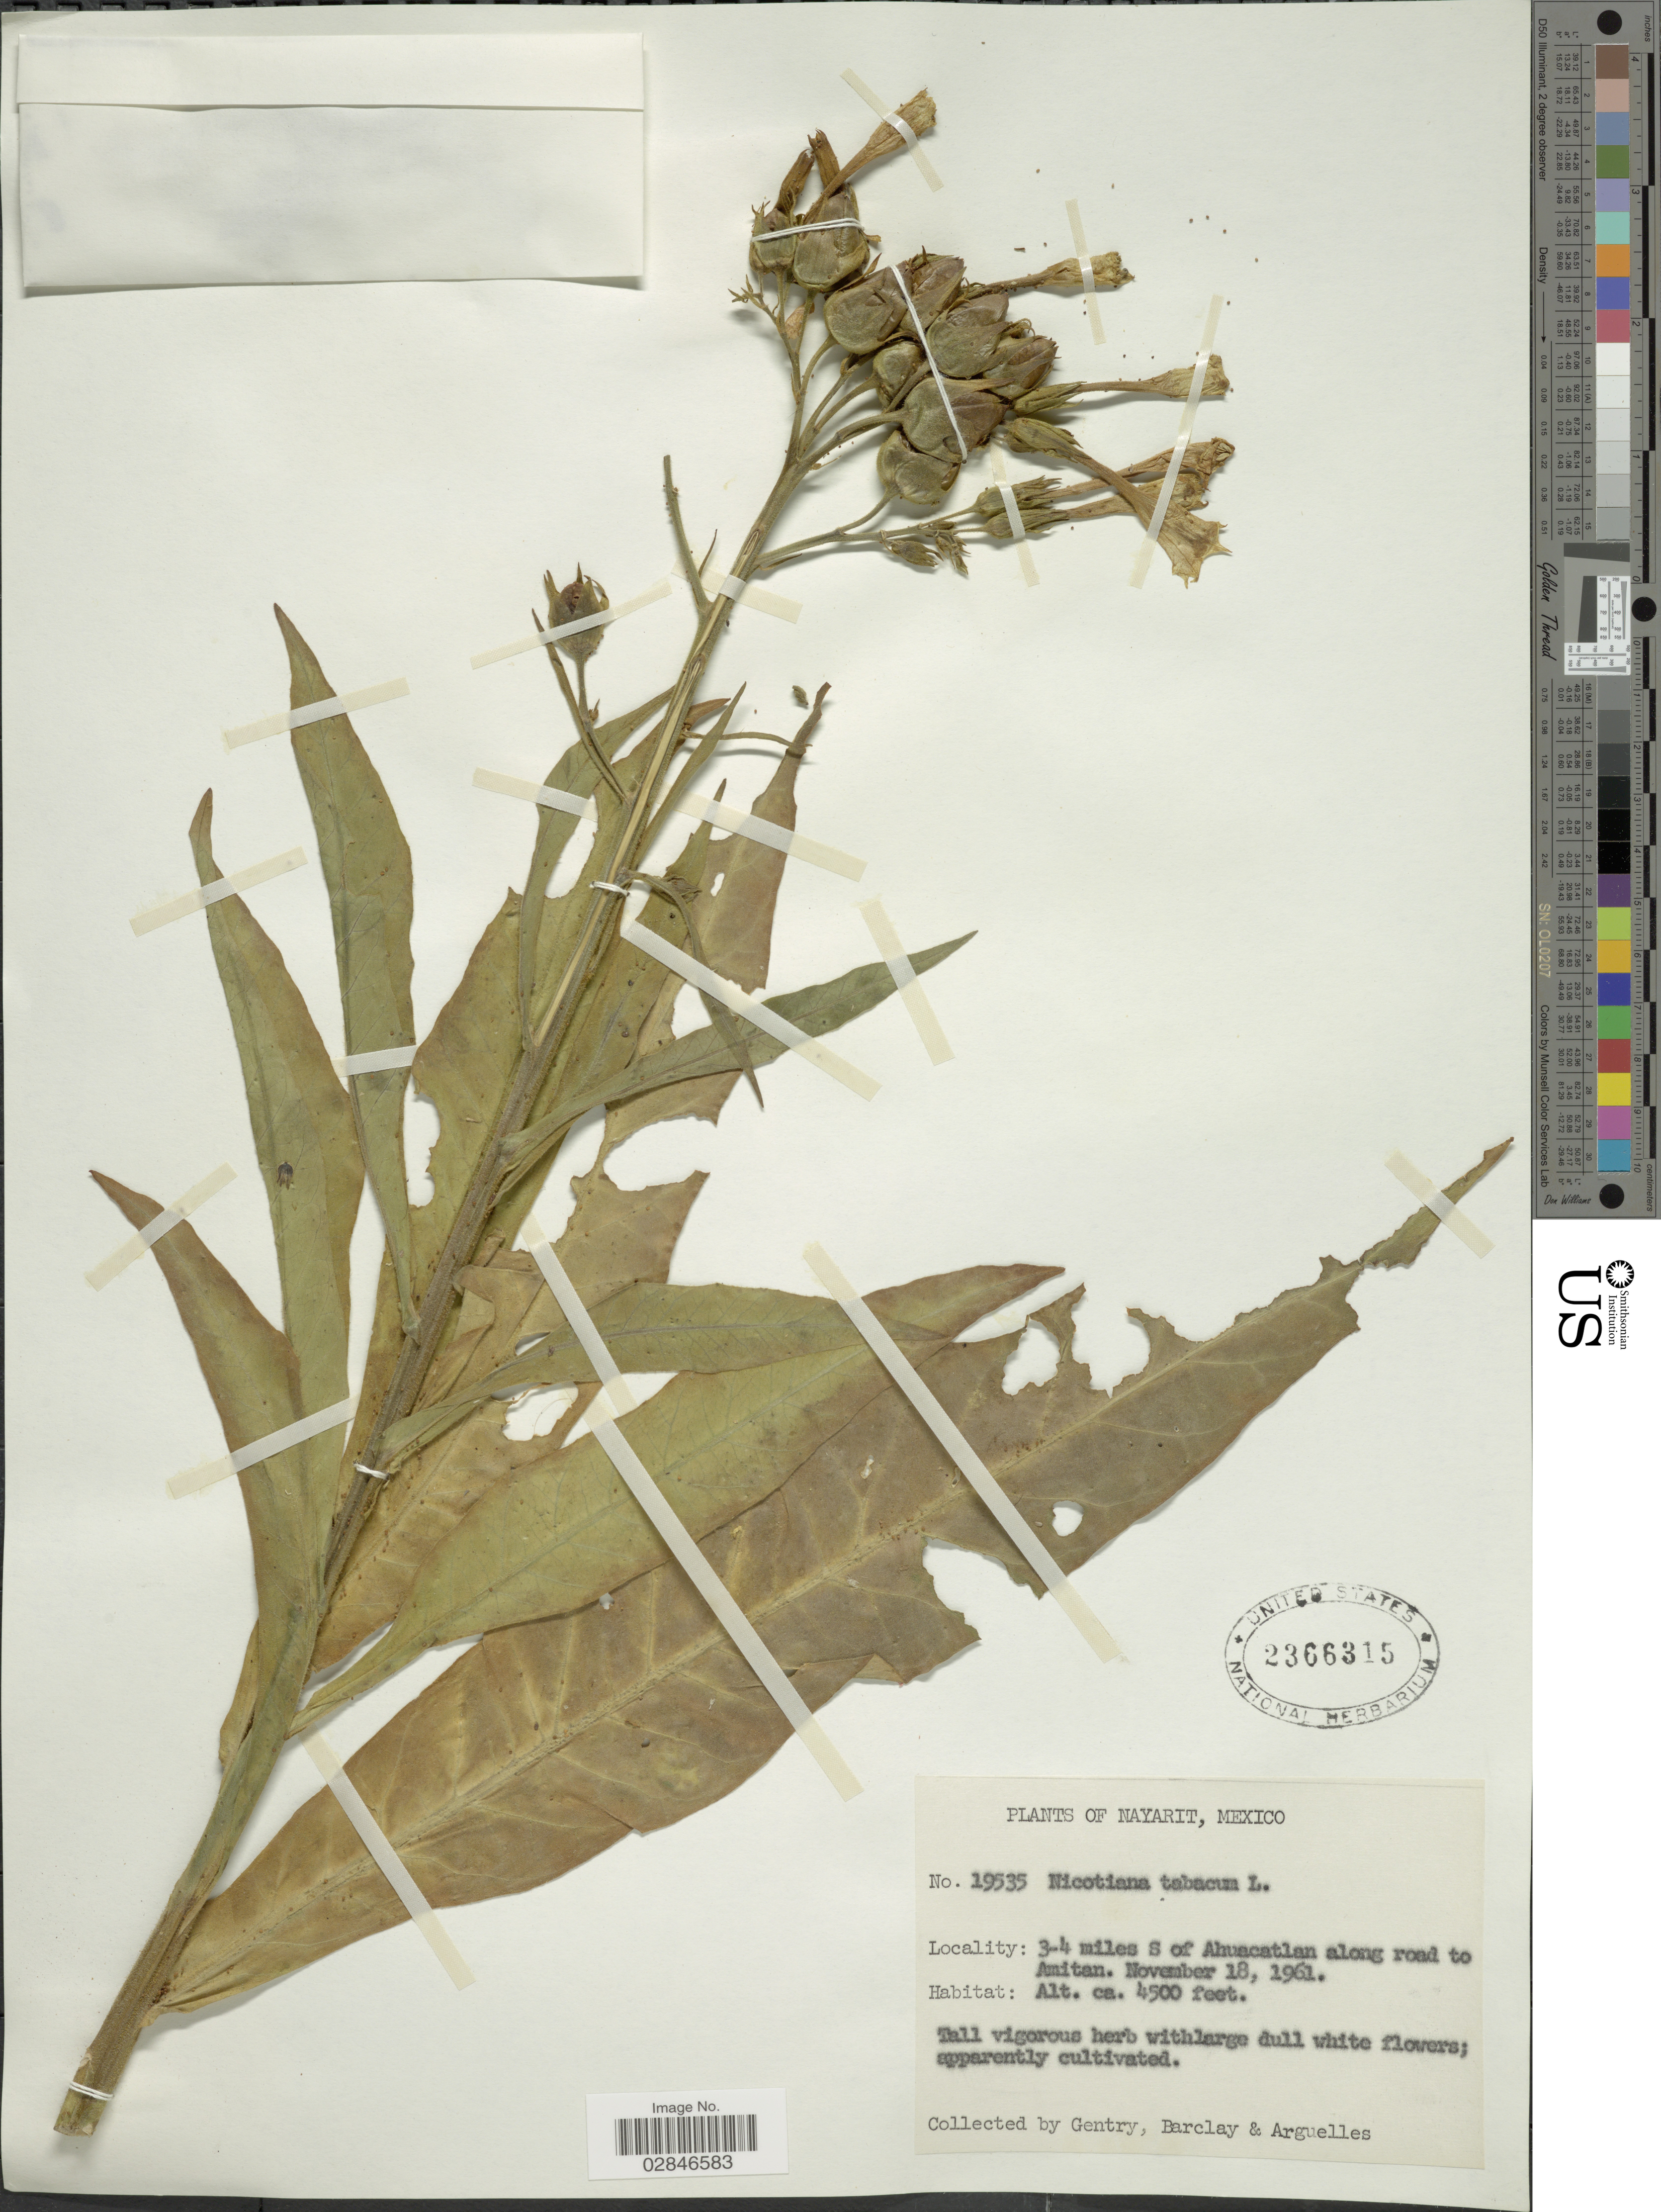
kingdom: Plantae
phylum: Tracheophyta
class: Magnoliopsida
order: Solanales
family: Solanaceae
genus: Nicotiana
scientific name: Nicotiana tabacum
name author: L.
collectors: Gentry, --, -- Barclay & Arguelles, --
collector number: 19535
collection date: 1961-11-18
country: Mexico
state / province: Nayarit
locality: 3-4 miles S of Ahuacatlan along road to Amitan.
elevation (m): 1372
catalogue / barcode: US 2366315